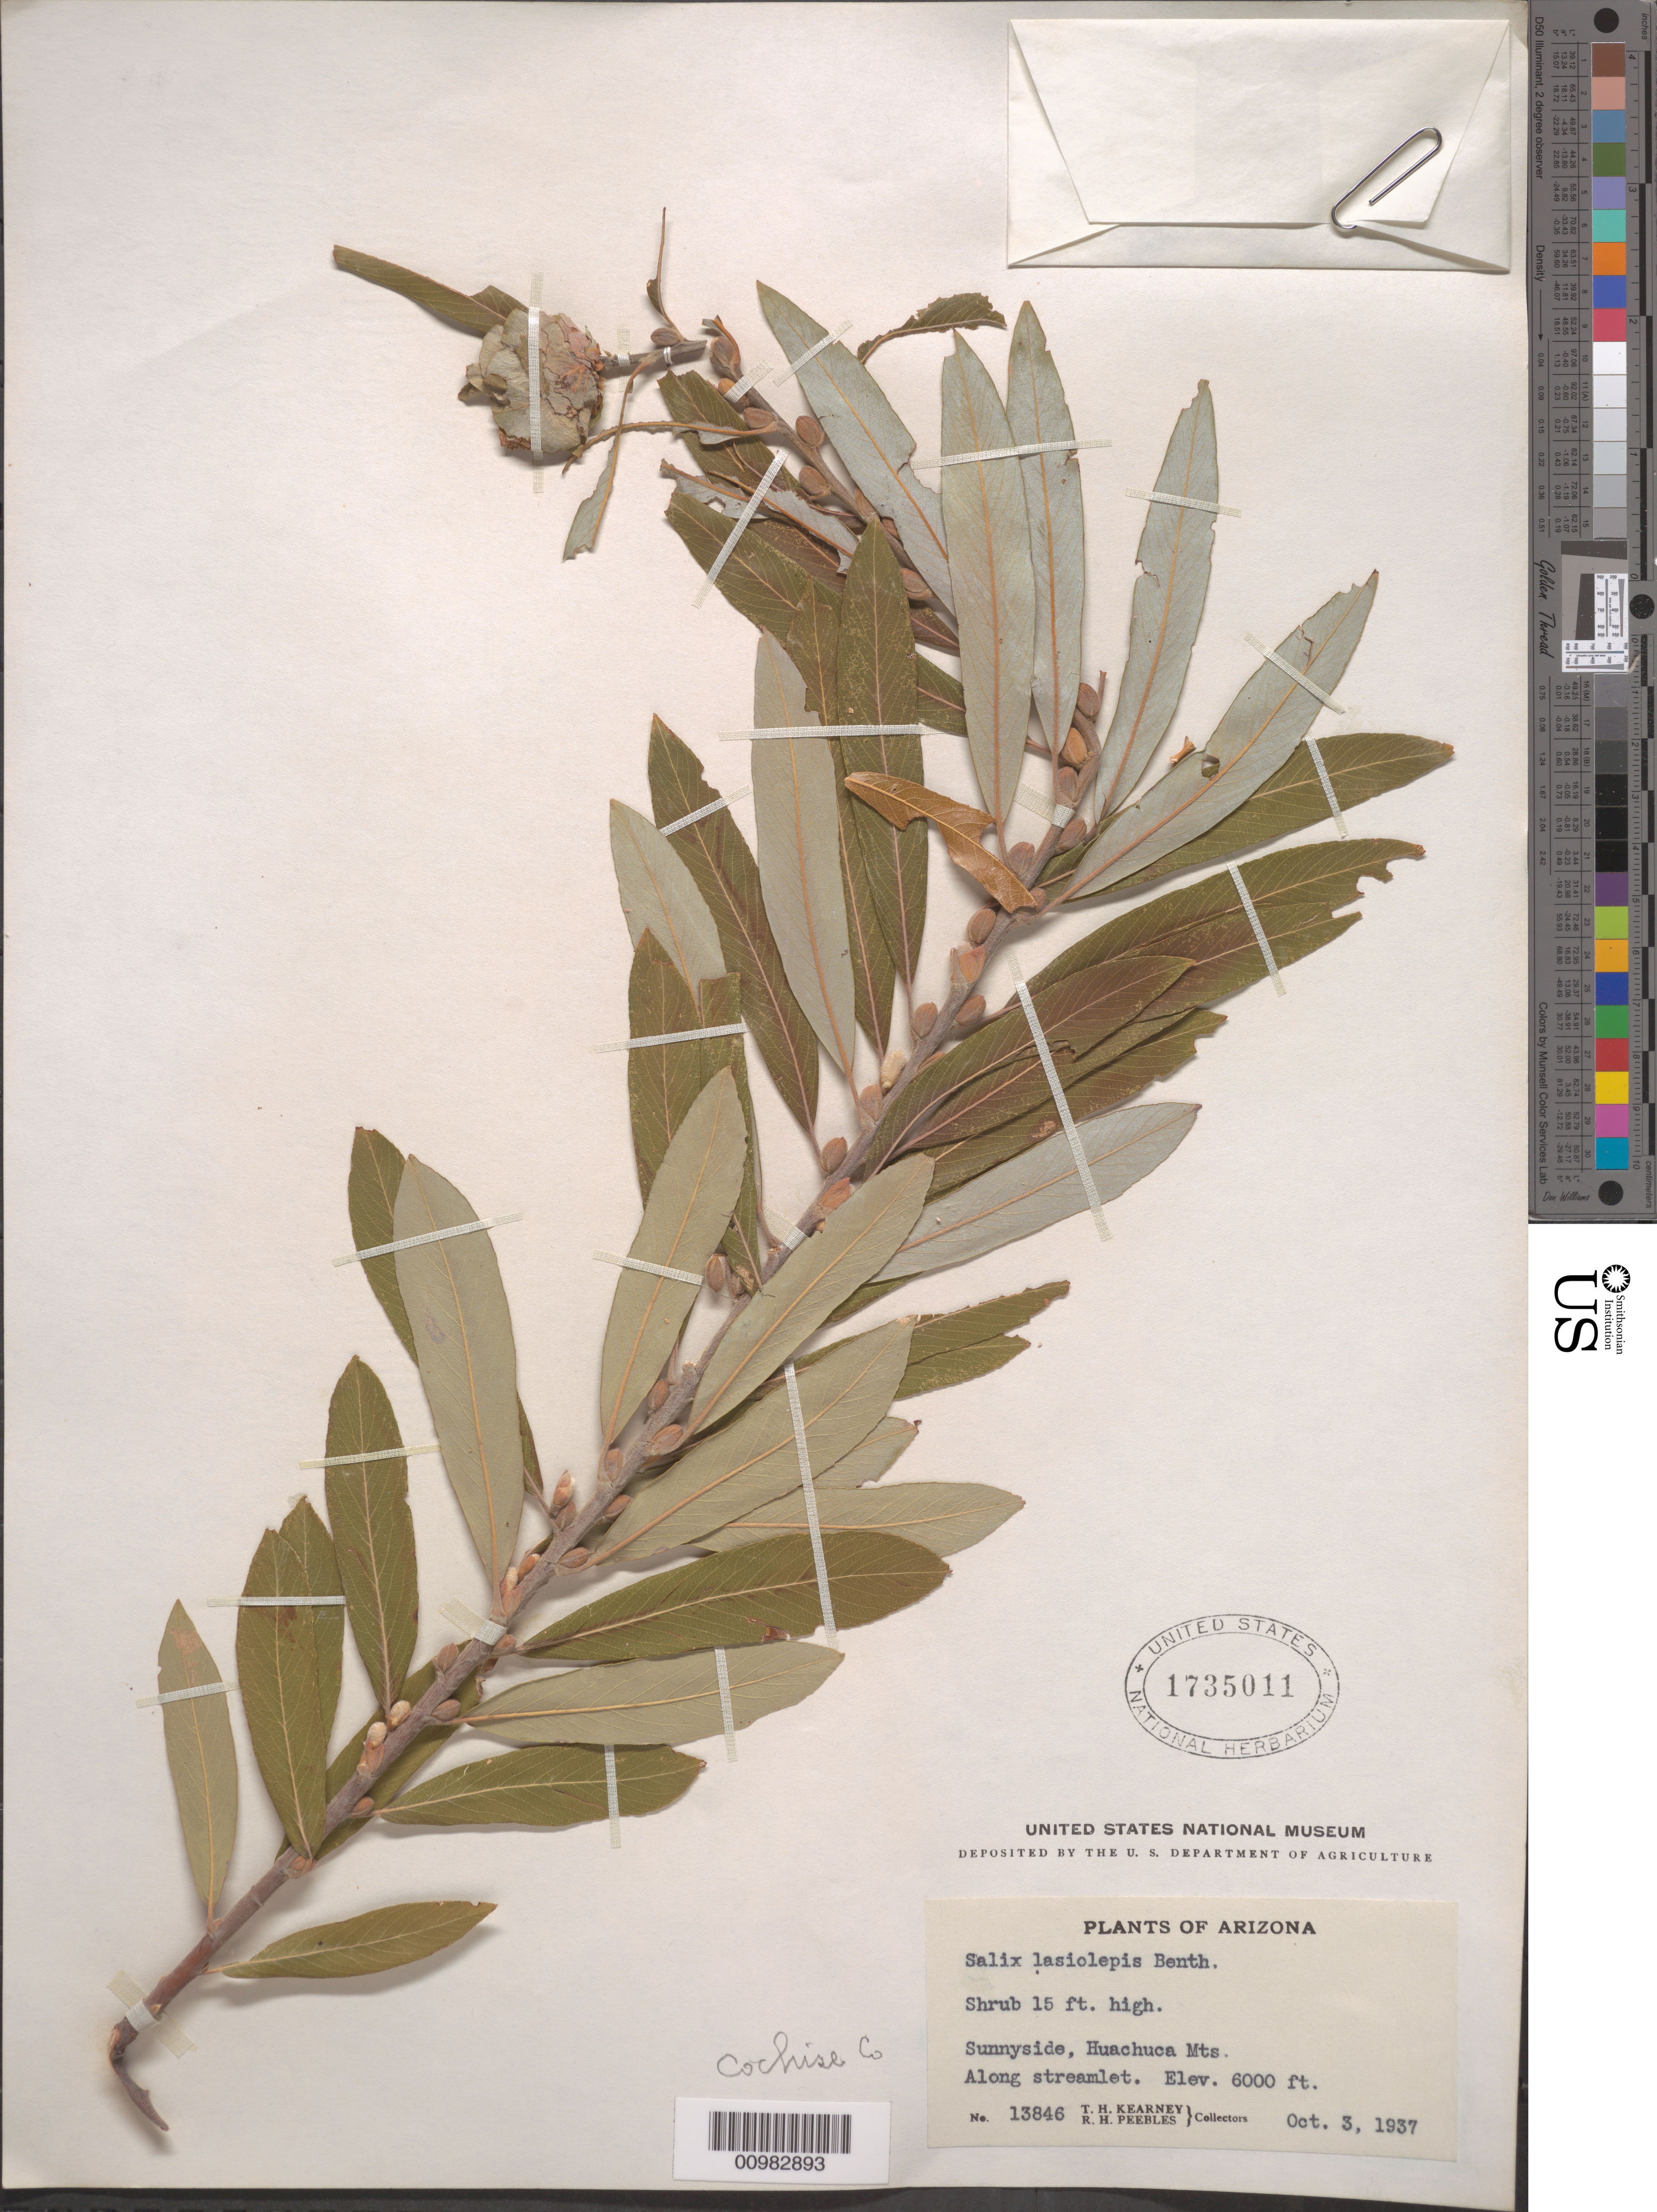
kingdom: Plantae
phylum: Tracheophyta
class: Magnoliopsida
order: Malpighiales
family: Salicaceae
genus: Salix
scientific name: Salix lasiolepis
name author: Benth.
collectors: T. H. Kearney & R. H. Peebles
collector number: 13846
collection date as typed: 03 Oct 1937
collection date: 1937-10-03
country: United States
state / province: Arizona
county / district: Cochise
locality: Sunnyside, Huachuca Mountains along streemlet.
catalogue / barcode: US 1735011